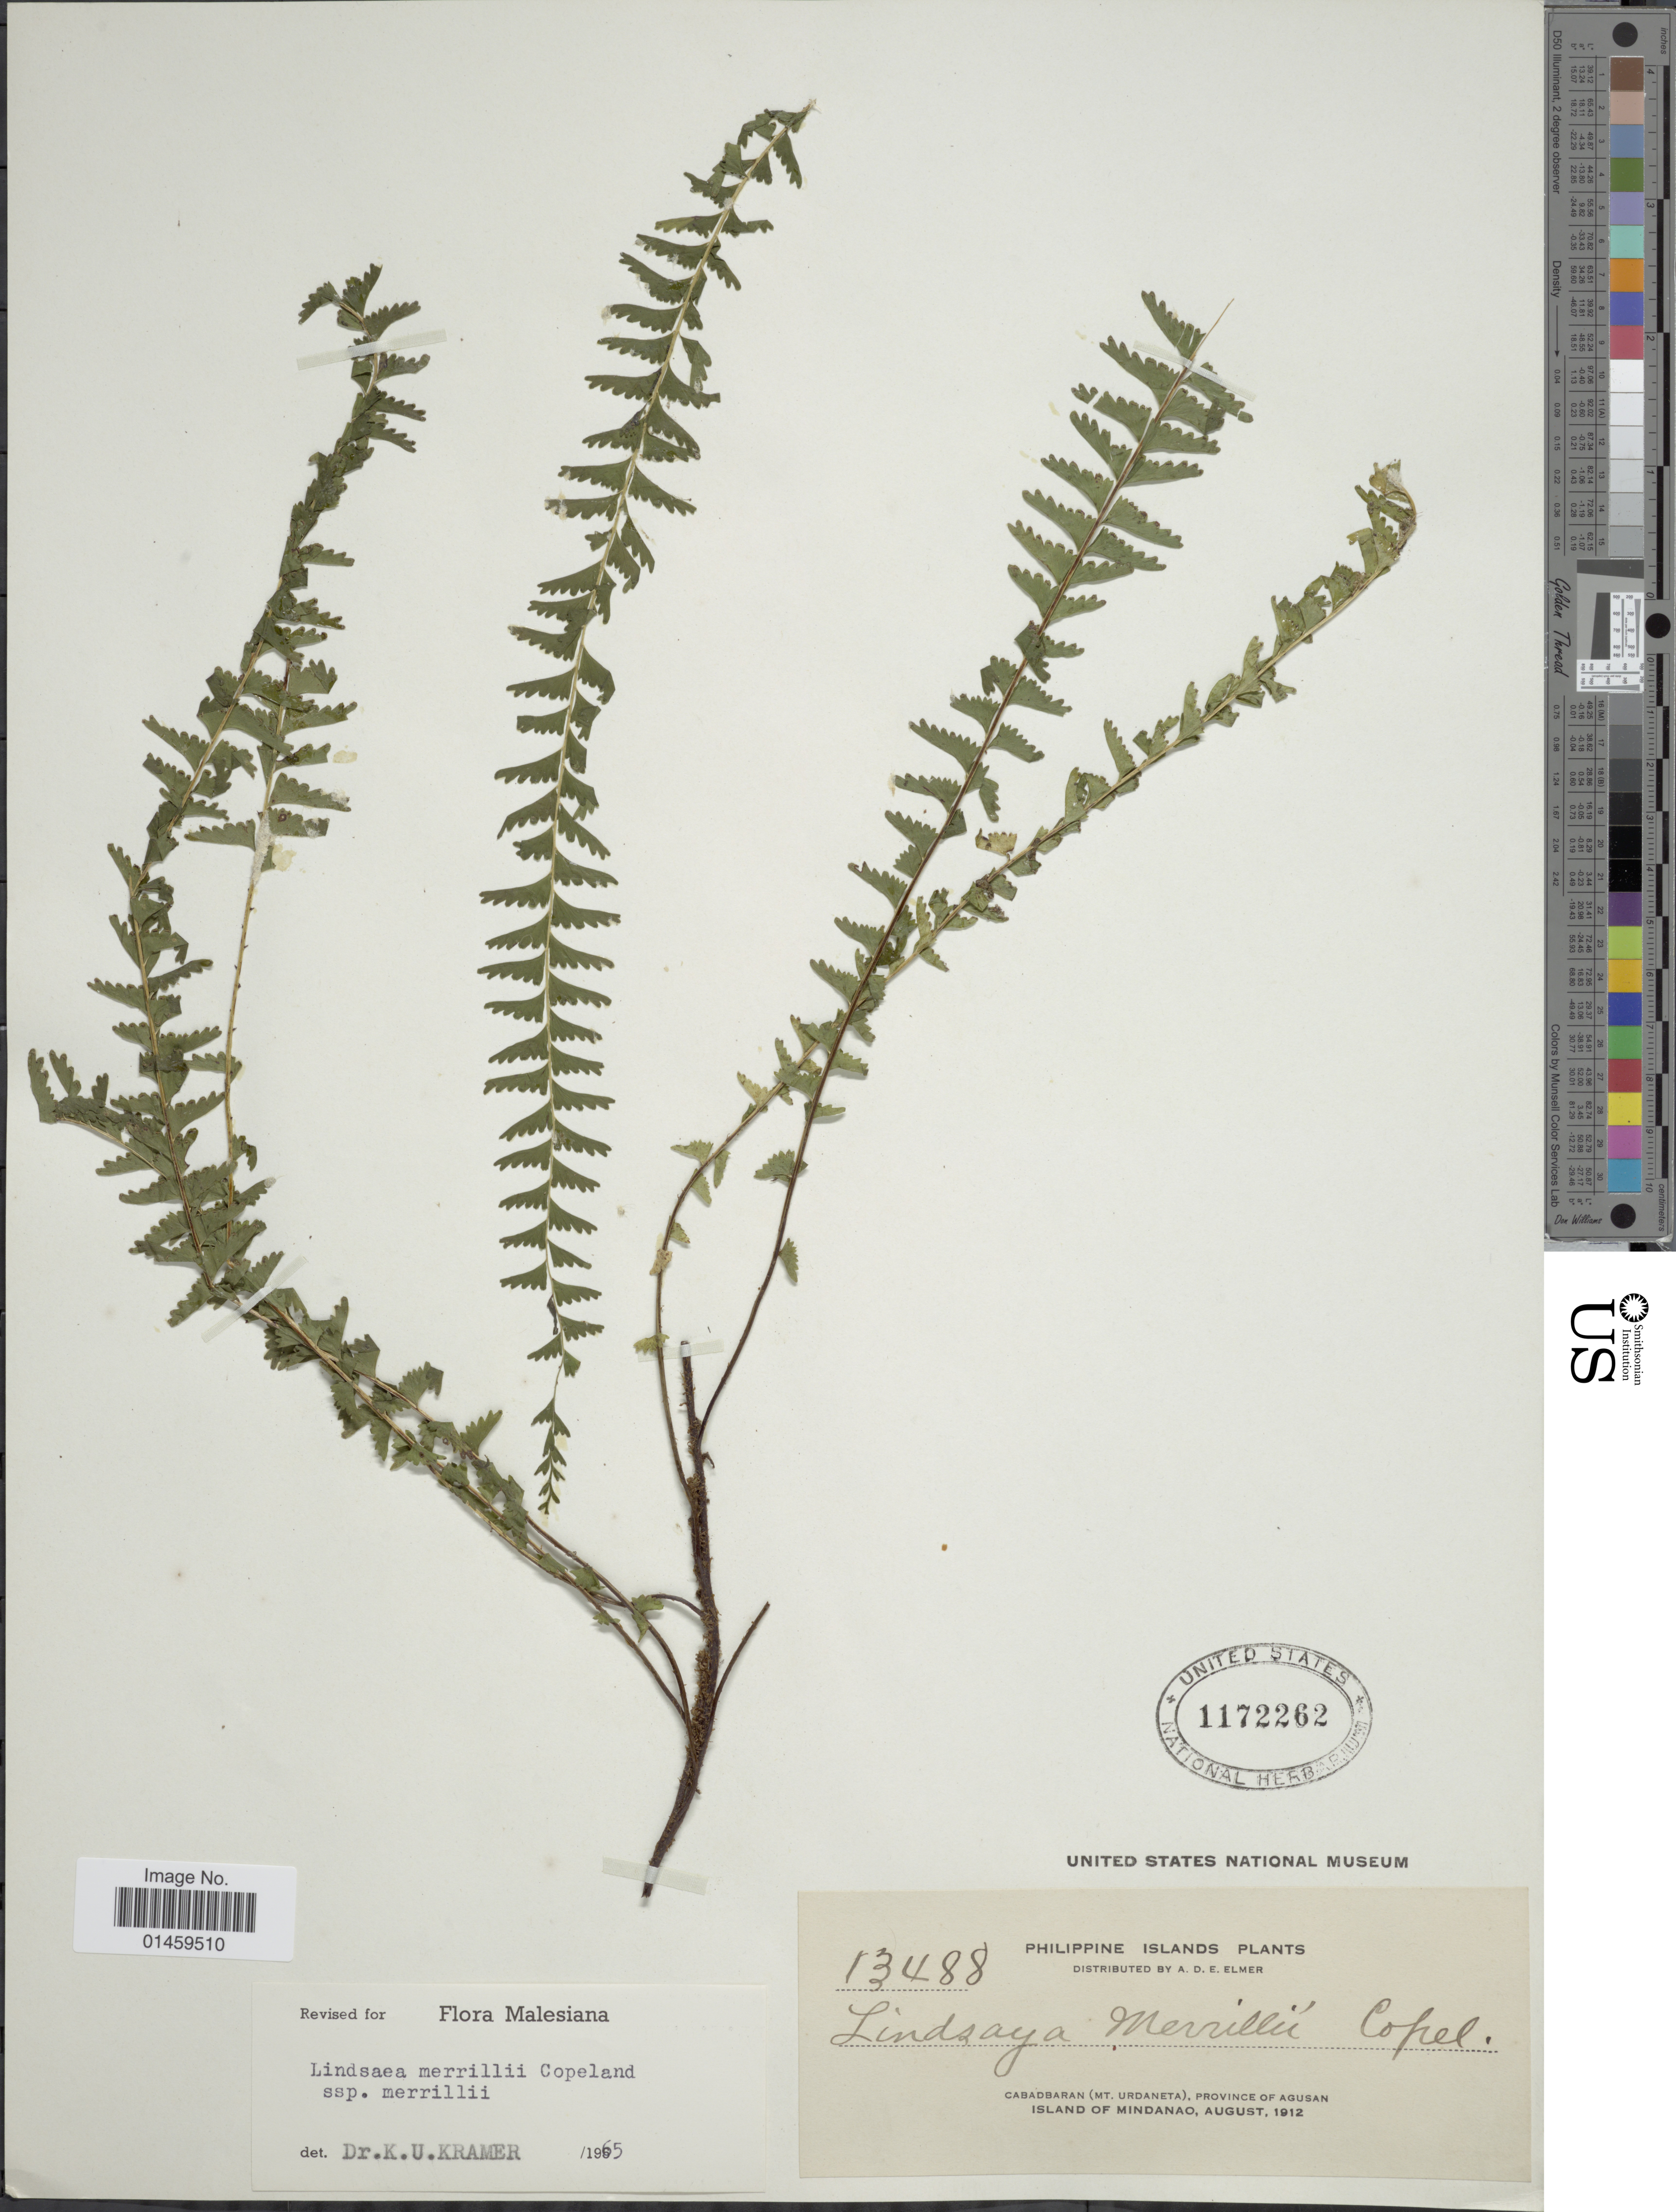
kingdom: Plantae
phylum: Tracheophyta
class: Polypodiopsida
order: Polypodiales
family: Lindsaeaceae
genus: Lindsaea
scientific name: Lindsaea merrillii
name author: Copel. in Perkins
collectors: A. D. E. Elmer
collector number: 13488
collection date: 1912-08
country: Philippines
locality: Cabadbaran (Mt. Urdaneta), Province of Agusan. Island of Mindanao.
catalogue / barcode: US 1172262